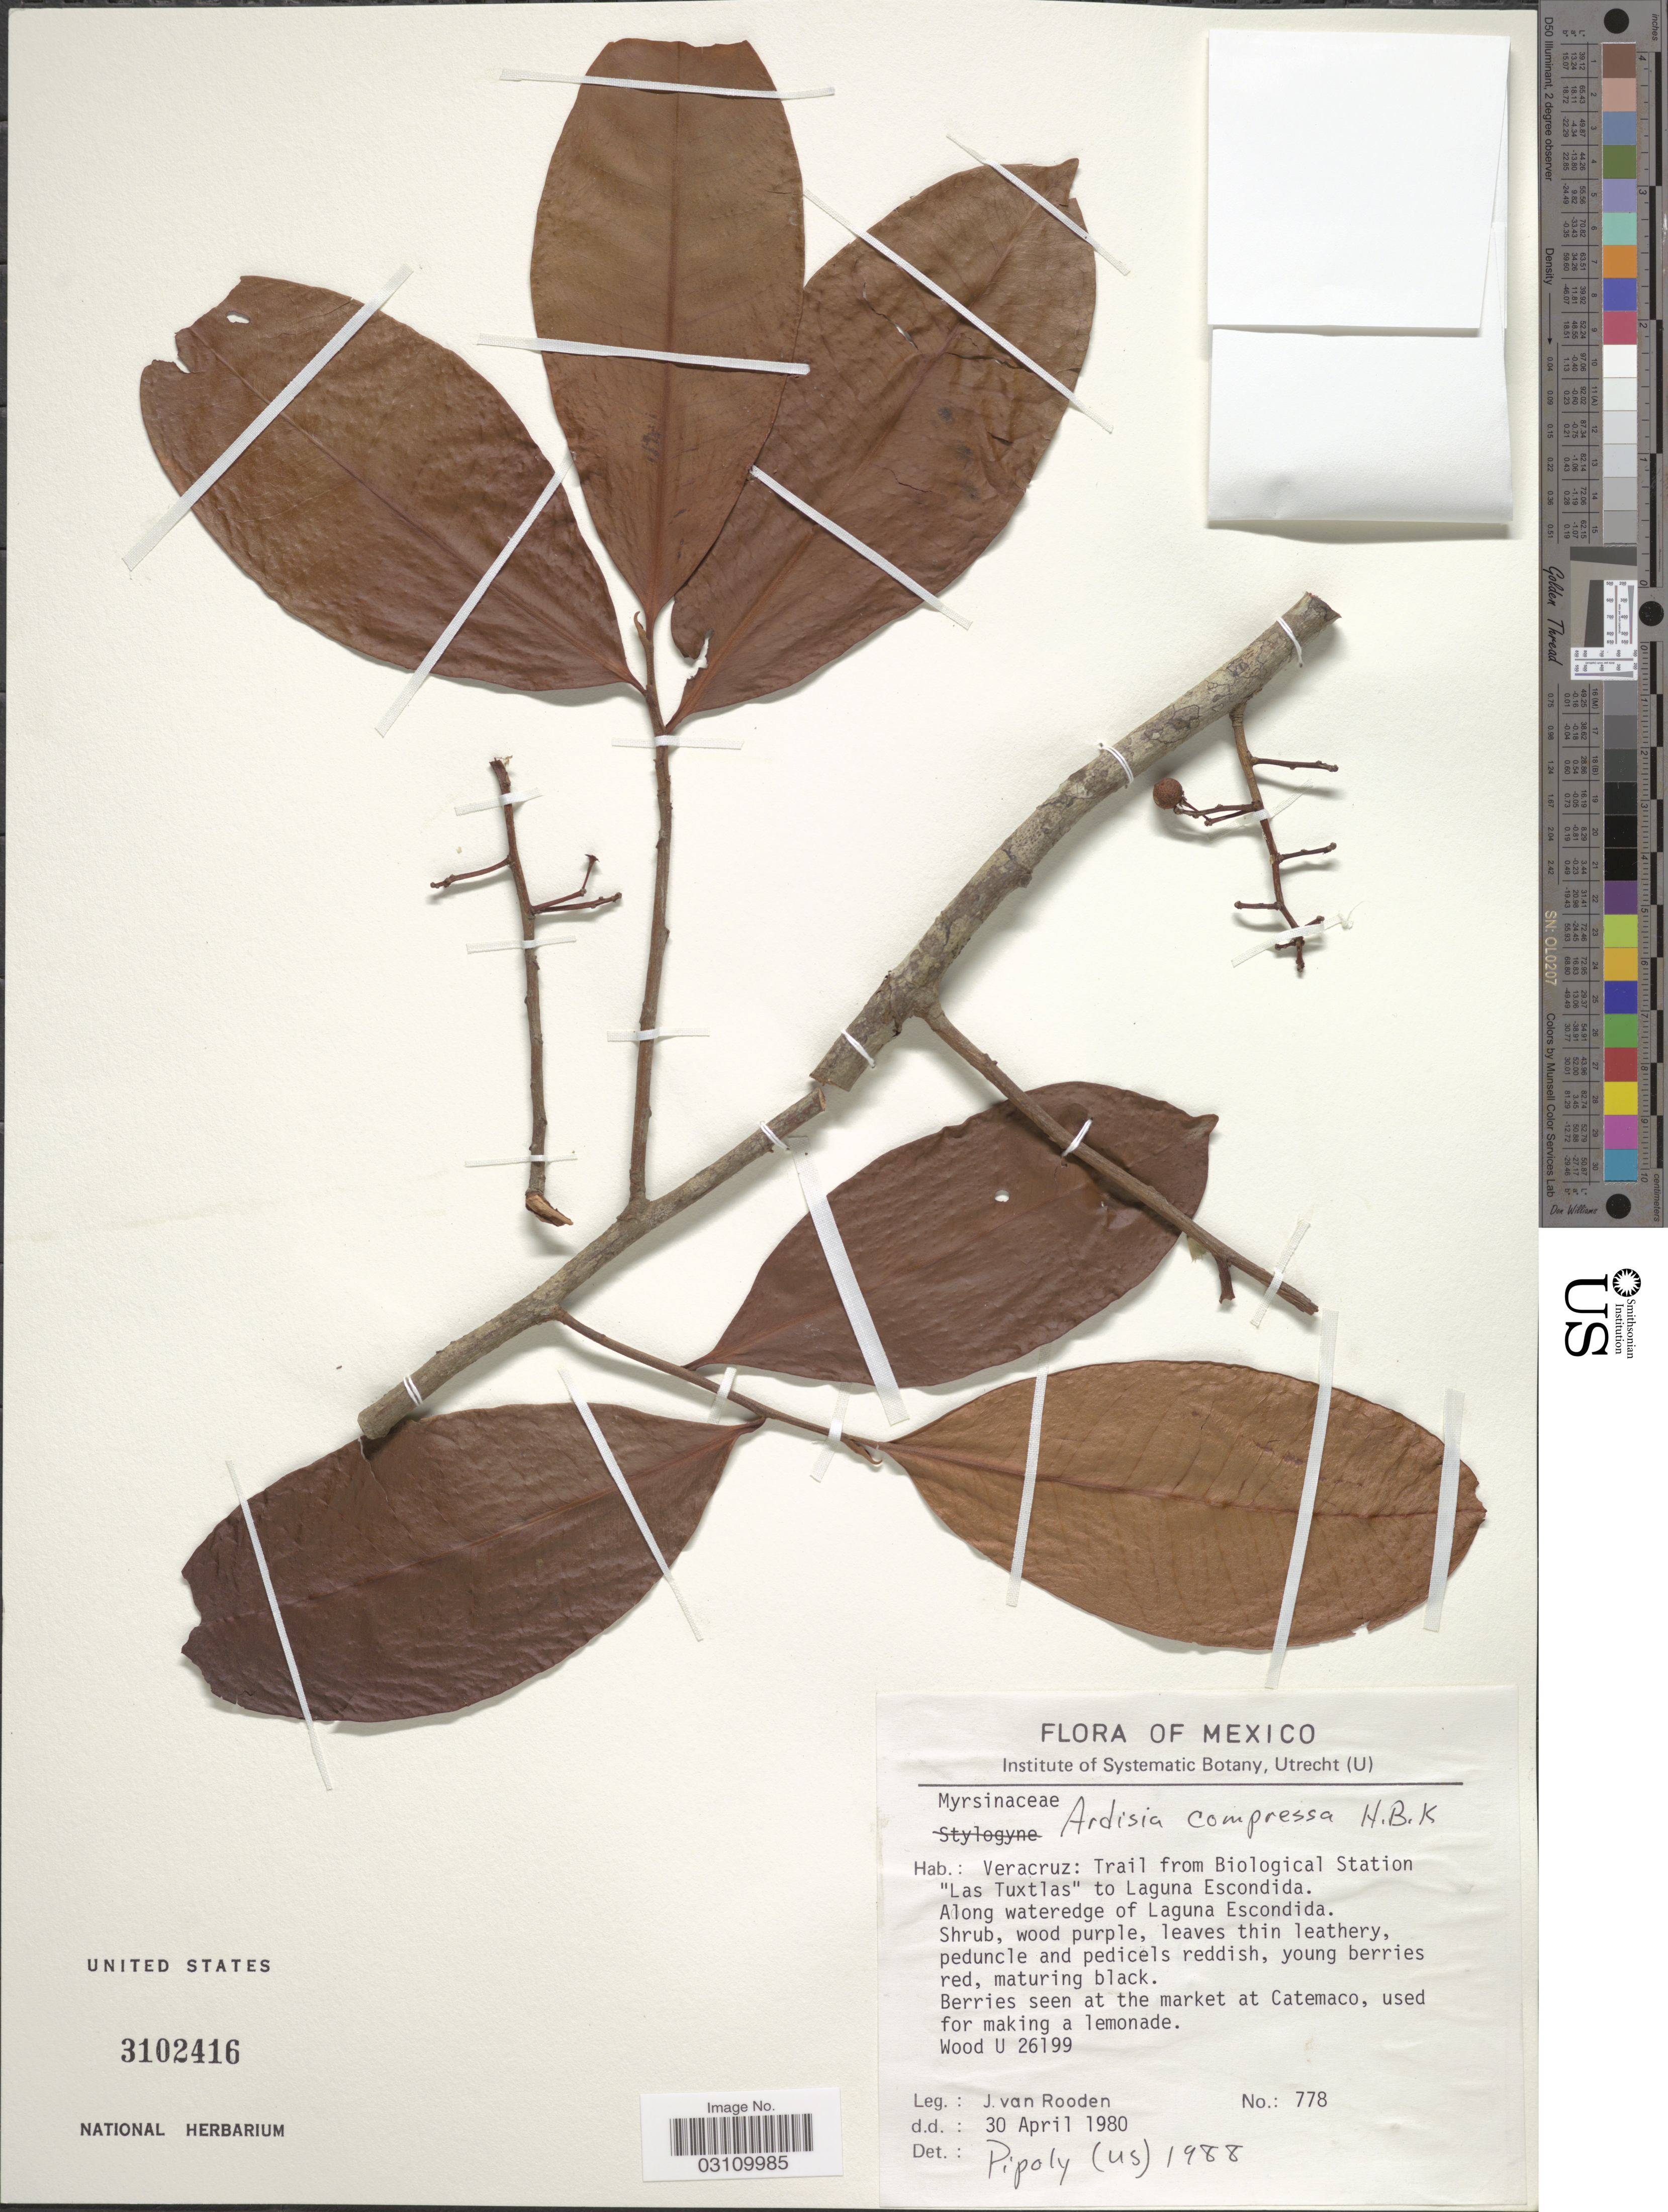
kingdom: Plantae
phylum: Tracheophyta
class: Magnoliopsida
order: Ericales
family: Primulaceae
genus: Ardisia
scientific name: Ardisia compressa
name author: Kunth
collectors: J. Van Rooden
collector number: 778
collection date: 1980-04-30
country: Mexico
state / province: Veracruz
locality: Veracruz: Trail from Biological Station "Las Tuxtas" to Laguna Escondida. Along wateredge of Laguna Escondida.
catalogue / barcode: US 3102416